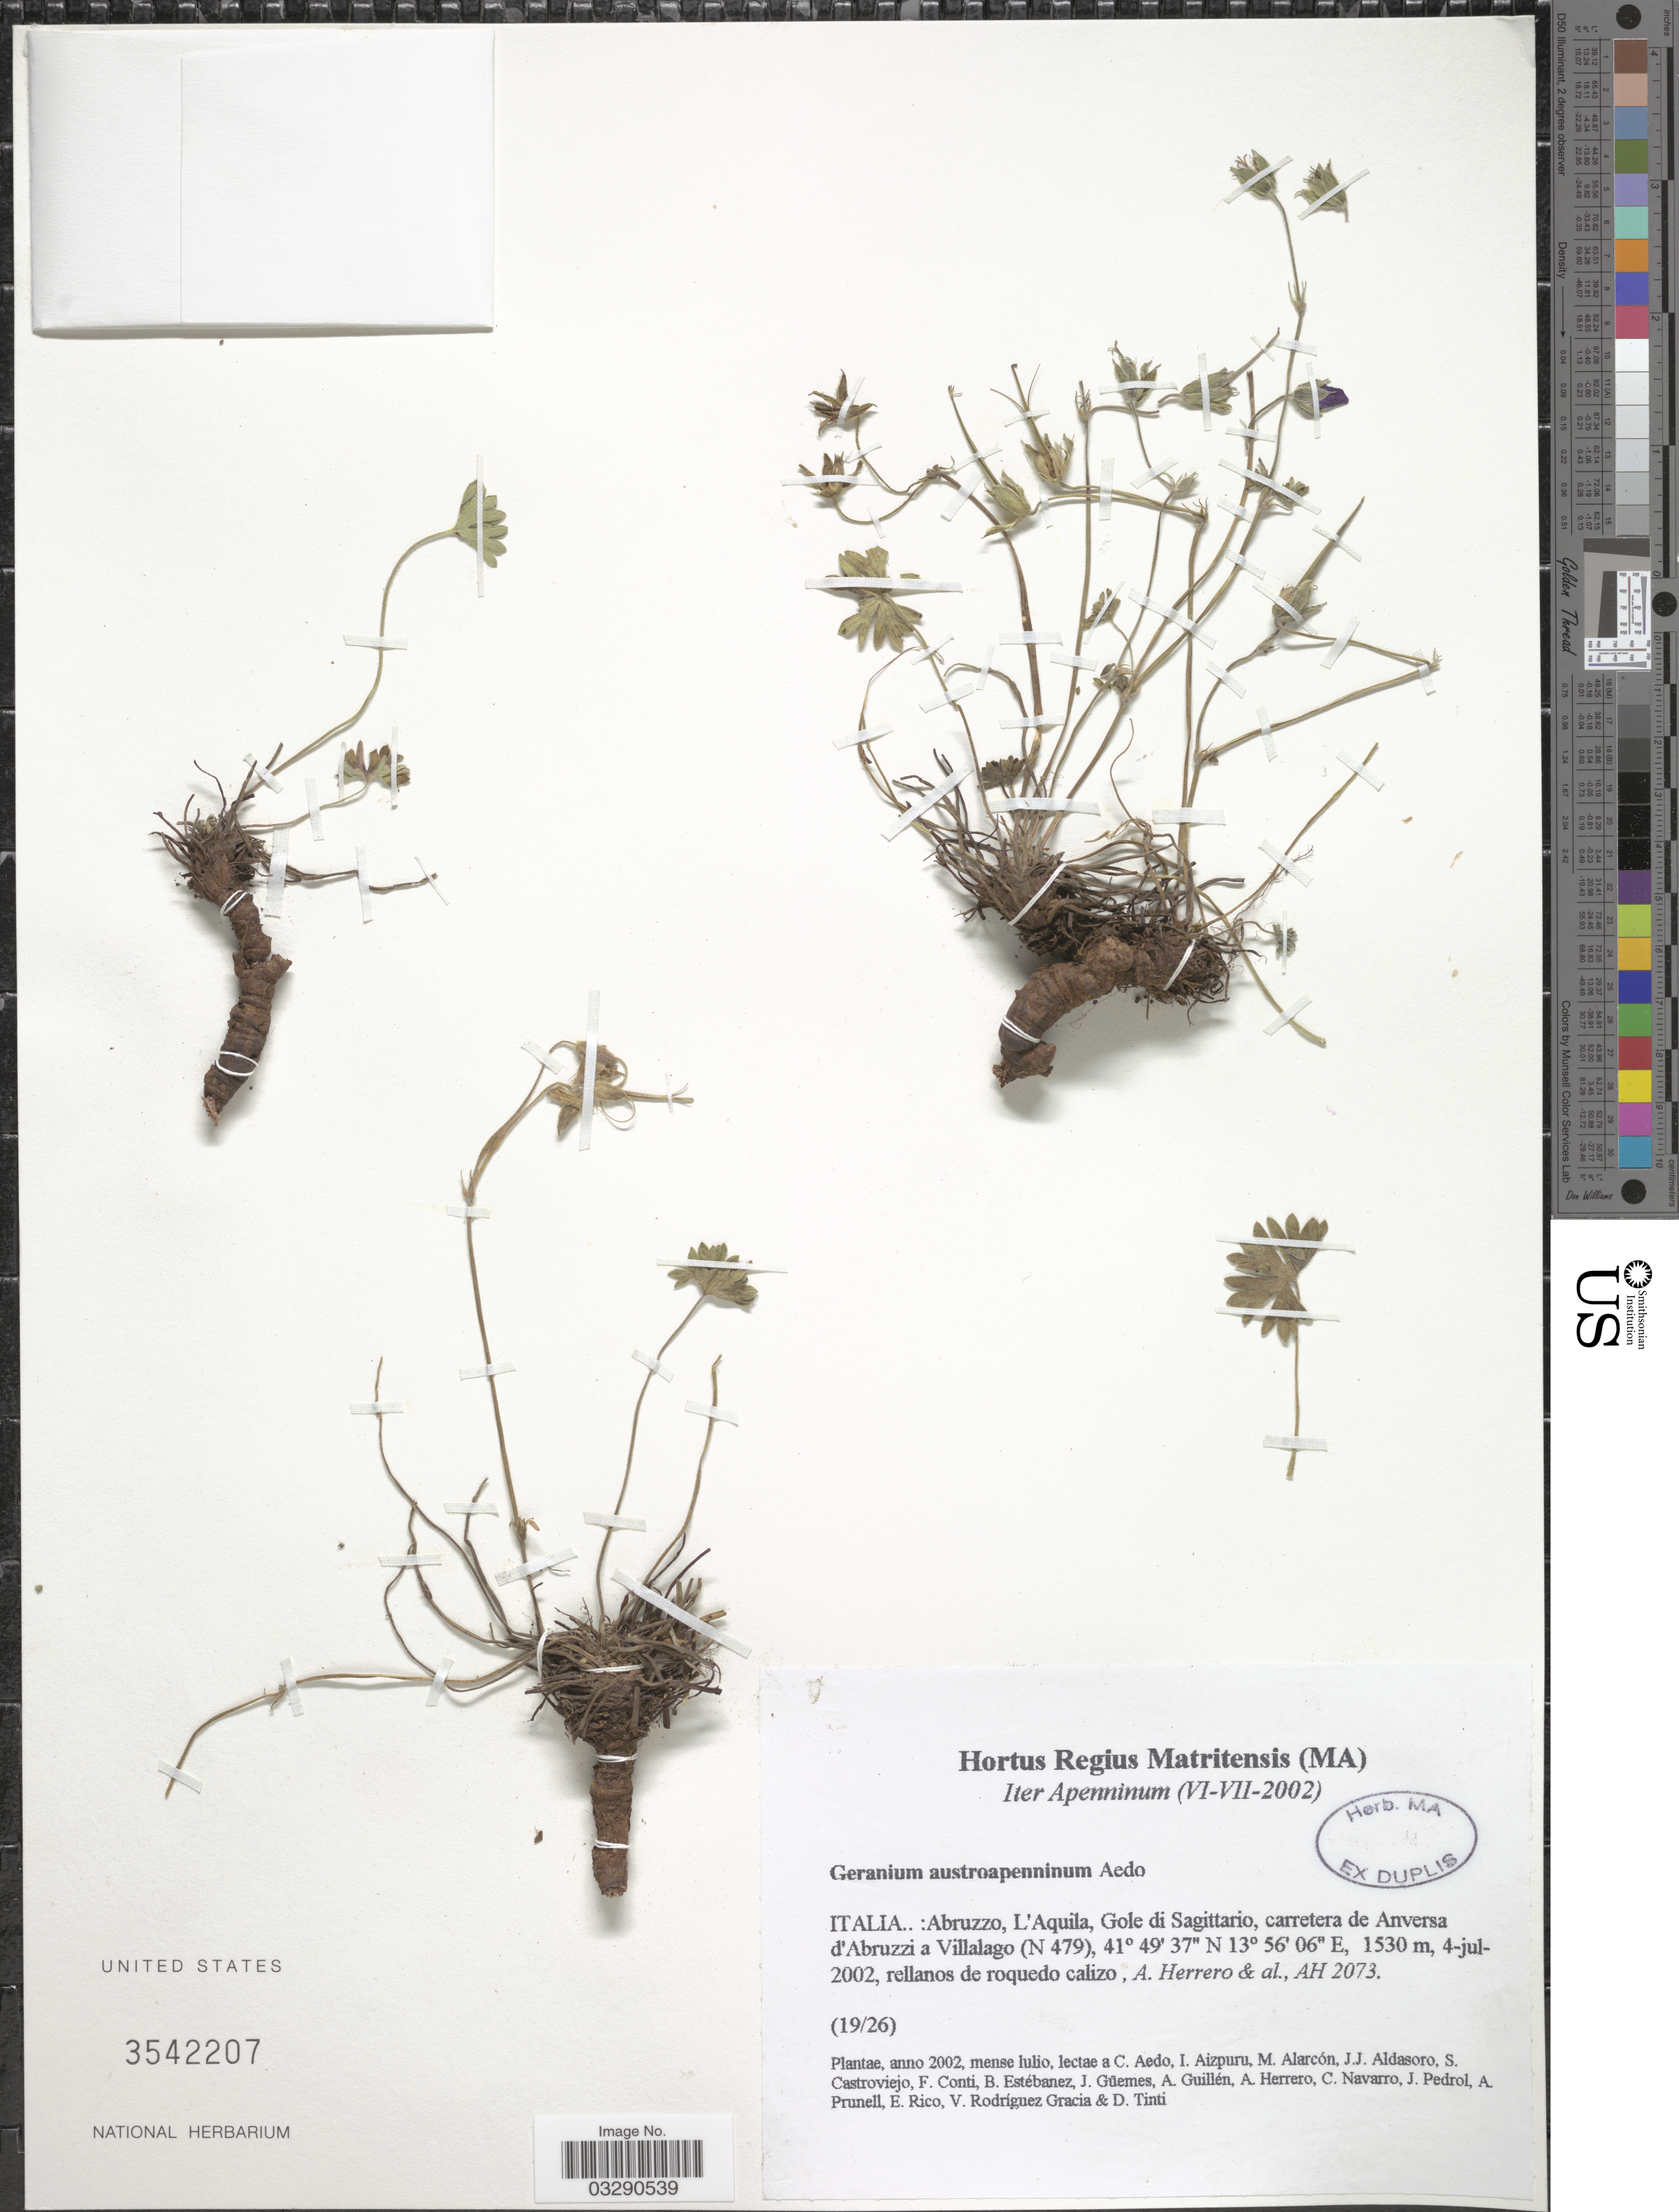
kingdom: Plantae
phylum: Tracheophyta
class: Magnoliopsida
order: Geraniales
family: Geraniaceae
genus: Geranium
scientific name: Geranium austropenninum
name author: Aedo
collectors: A. Herrero & et al.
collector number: AH2073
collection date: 2002-07-04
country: Italy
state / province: Abruzzo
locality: L'Aquila, Gole di Sagittario, carretera de Anversa d'Abruzzi a Villalago (N 479).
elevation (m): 1530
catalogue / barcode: US 3542207